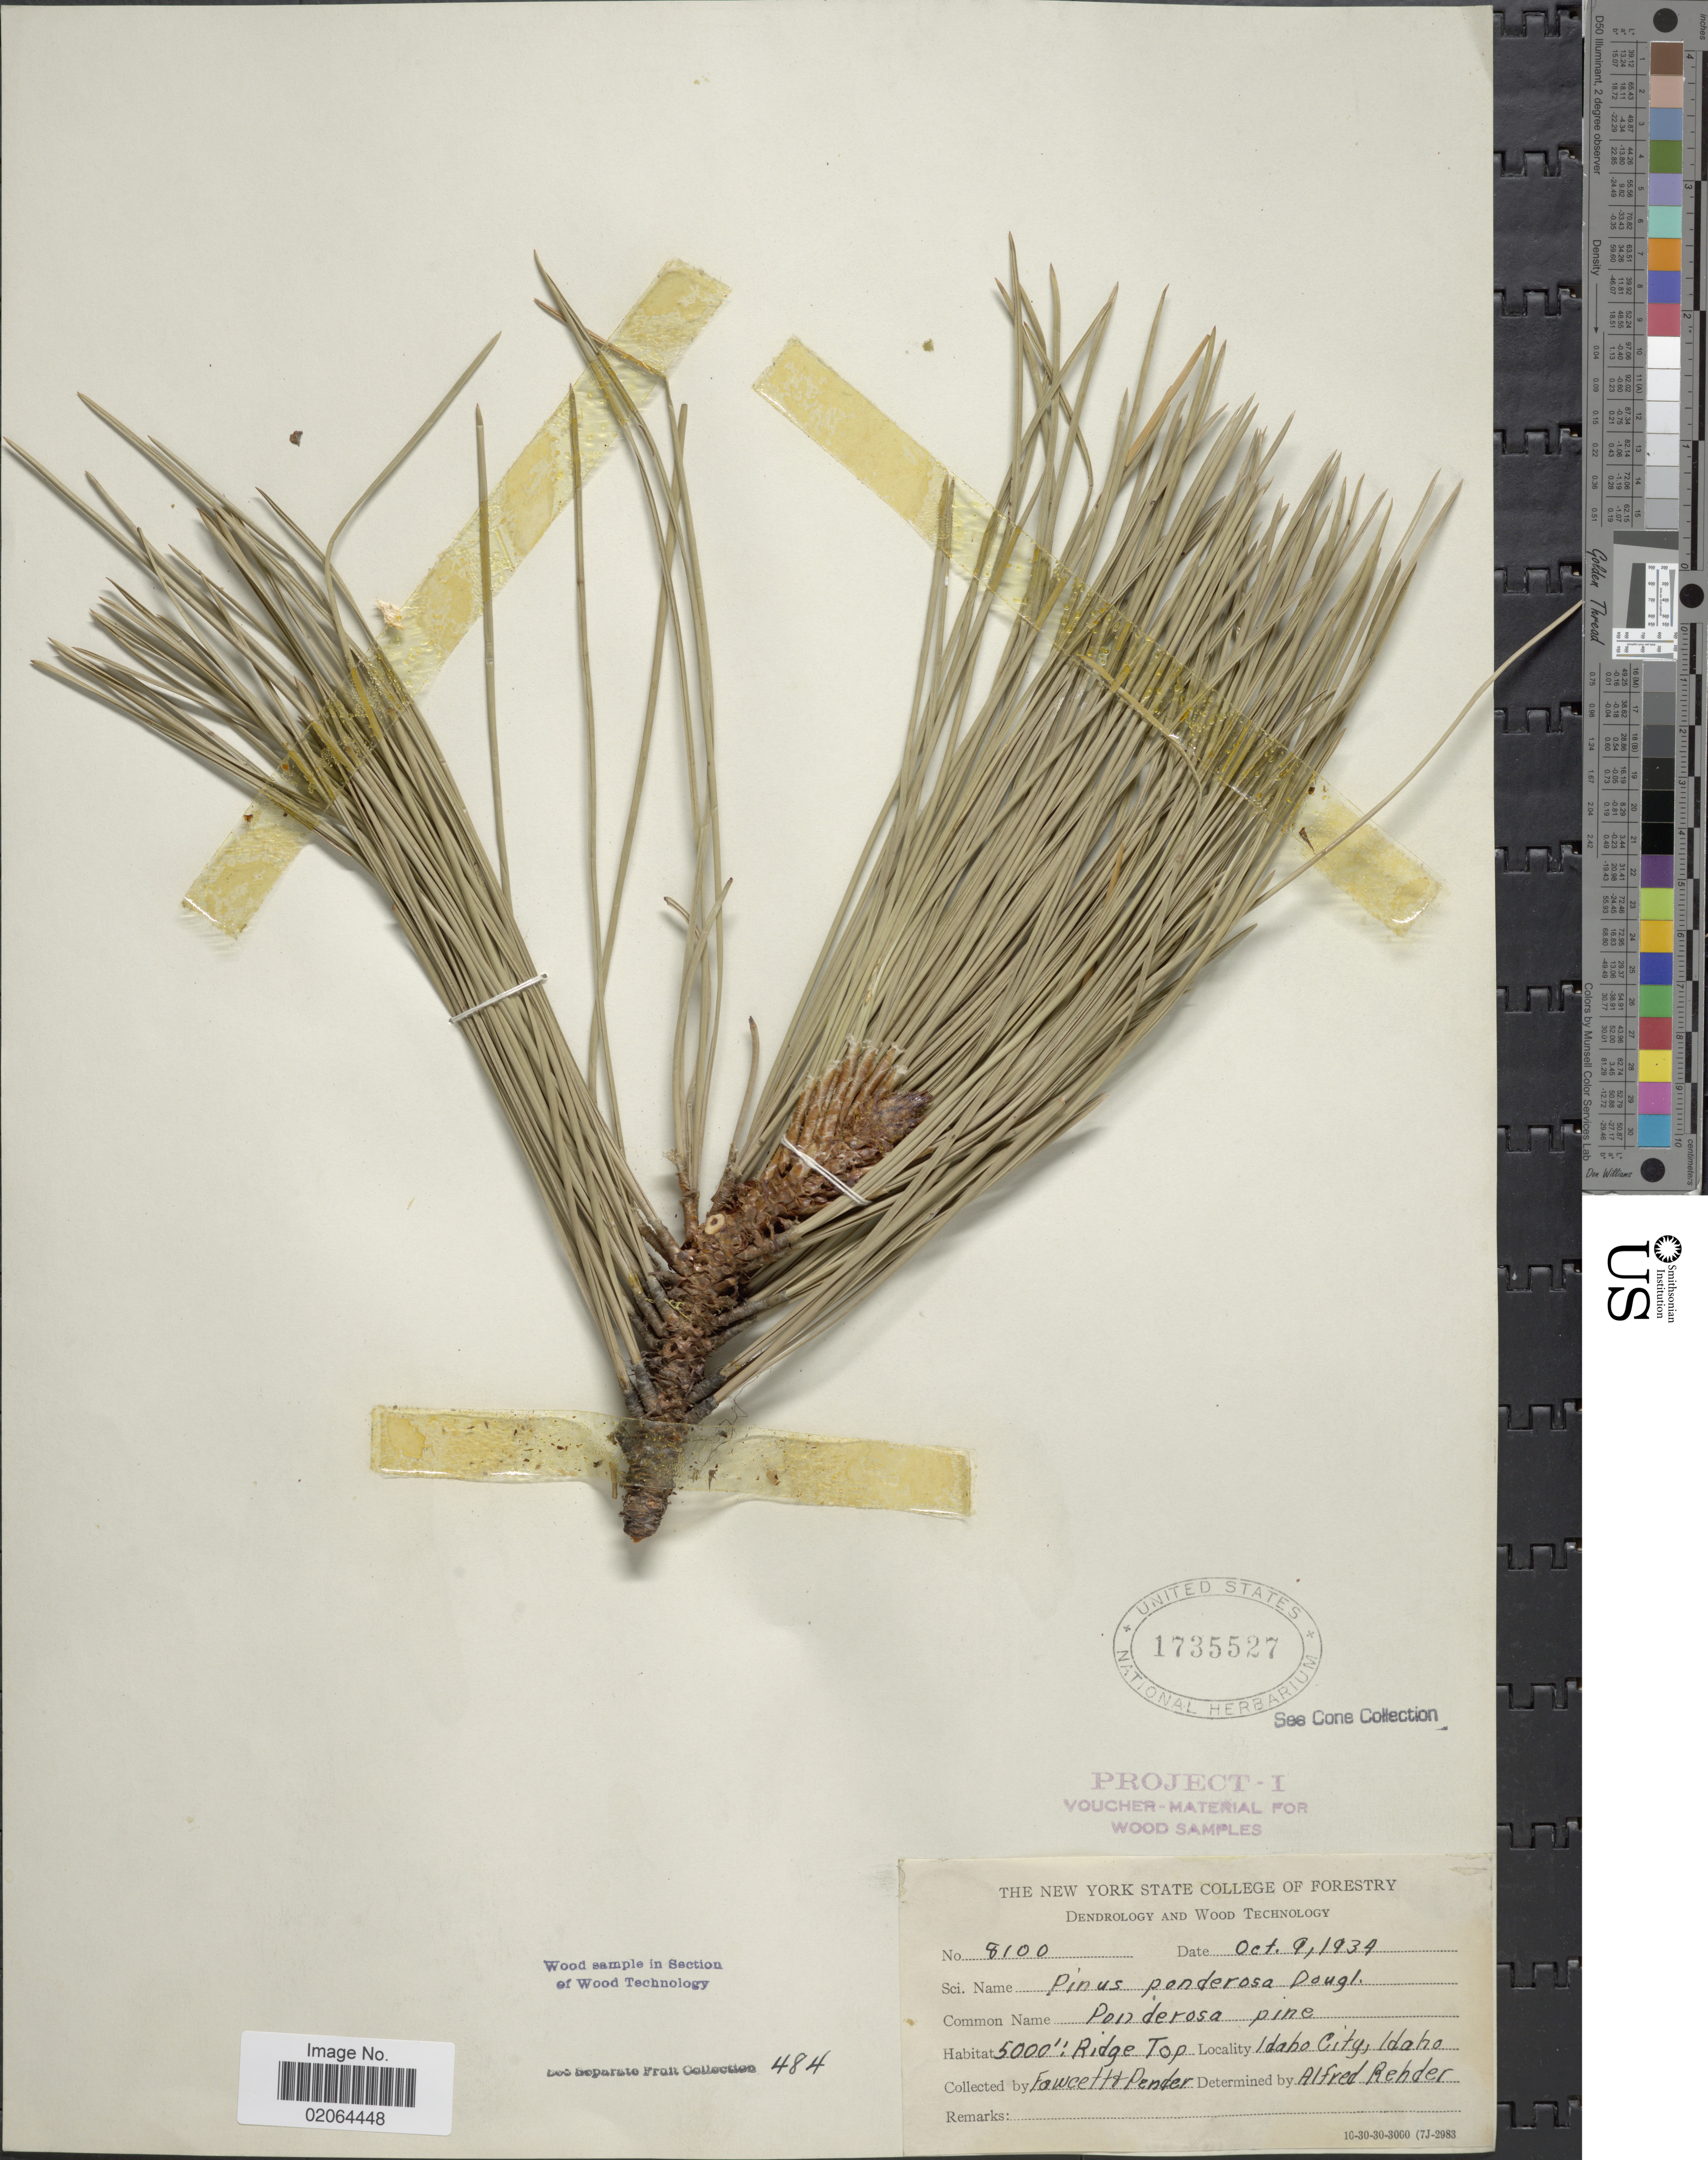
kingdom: Plantae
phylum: Tracheophyta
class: Pinopsida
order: Pinales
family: Pinaceae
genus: Pinus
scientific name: Pinus ponderosa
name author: Douglas ex C. Lawson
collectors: -. Fawcett & Pender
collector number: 8100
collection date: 1934-10-09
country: United States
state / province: Idaho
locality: Ridge top, Idaho City, Idaho.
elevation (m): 1524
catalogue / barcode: US 1735527